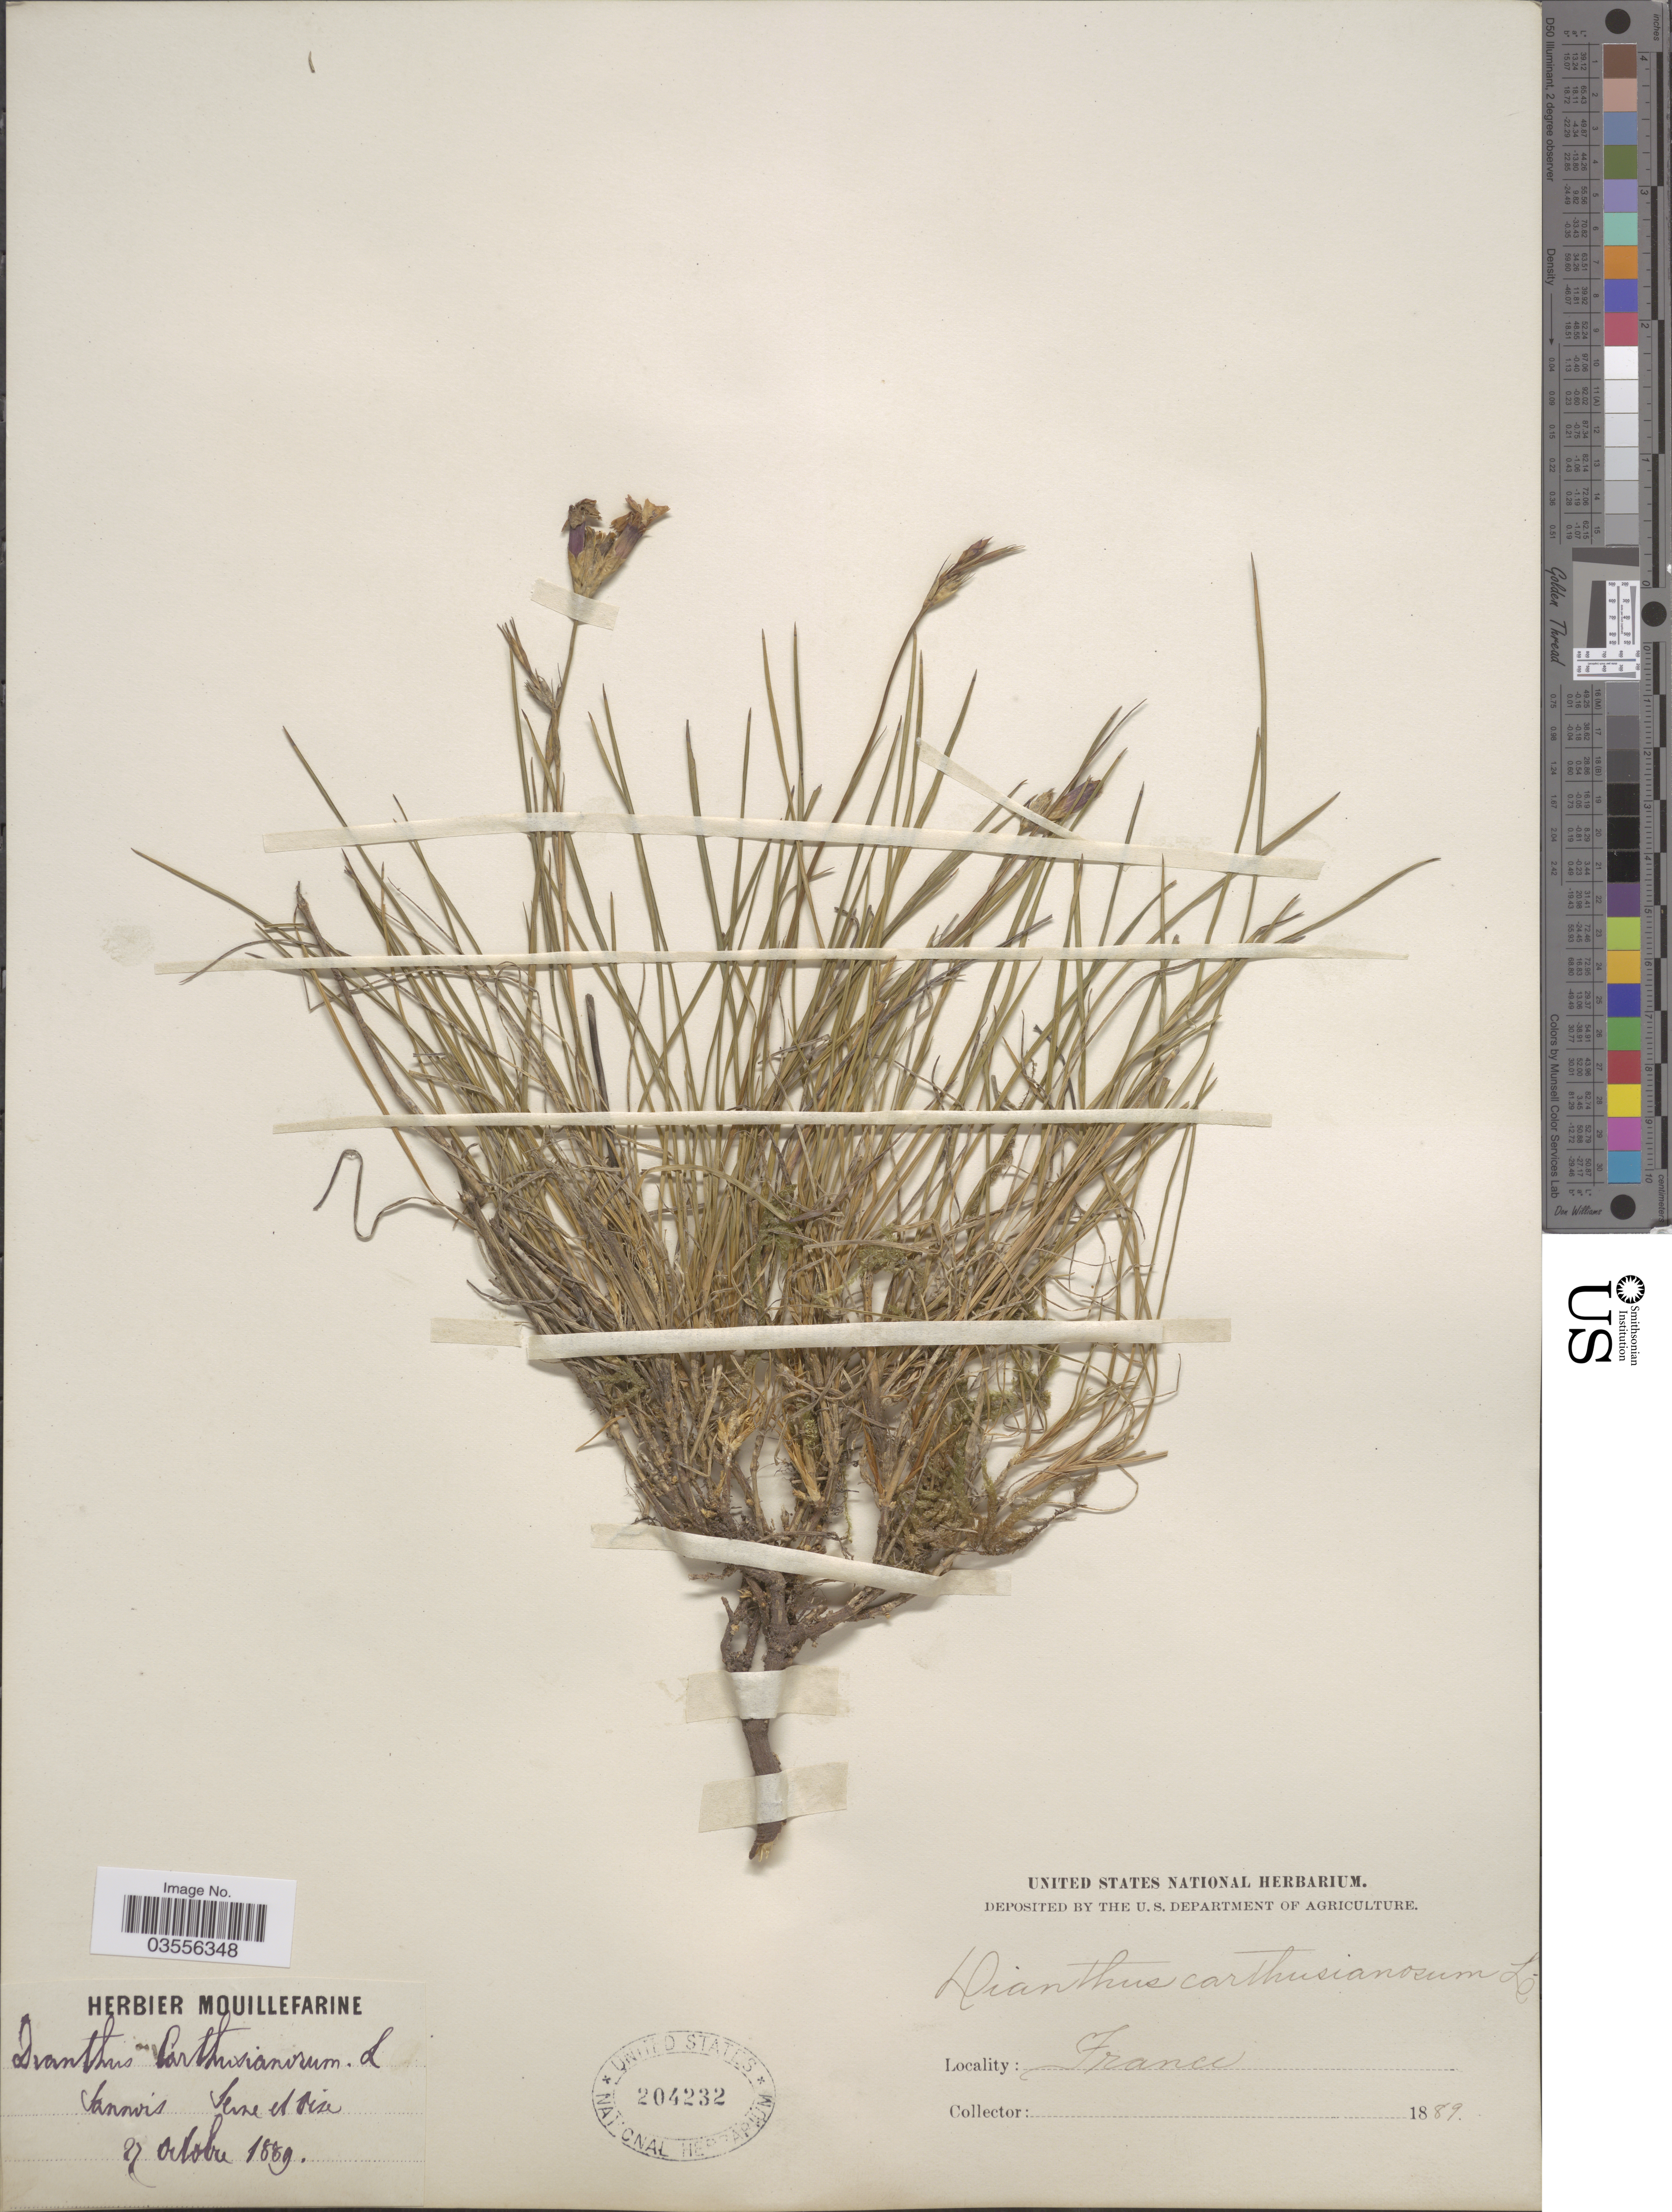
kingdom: Plantae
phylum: Tracheophyta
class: Magnoliopsida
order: Caryophyllales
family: Caryophyllaceae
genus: Dianthus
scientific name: Dianthus carthusianorum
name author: L.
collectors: ex herb. Mouillefarine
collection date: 1889-10-27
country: France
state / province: Île-de-France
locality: Sannois, Seine et Oise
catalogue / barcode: US 204232